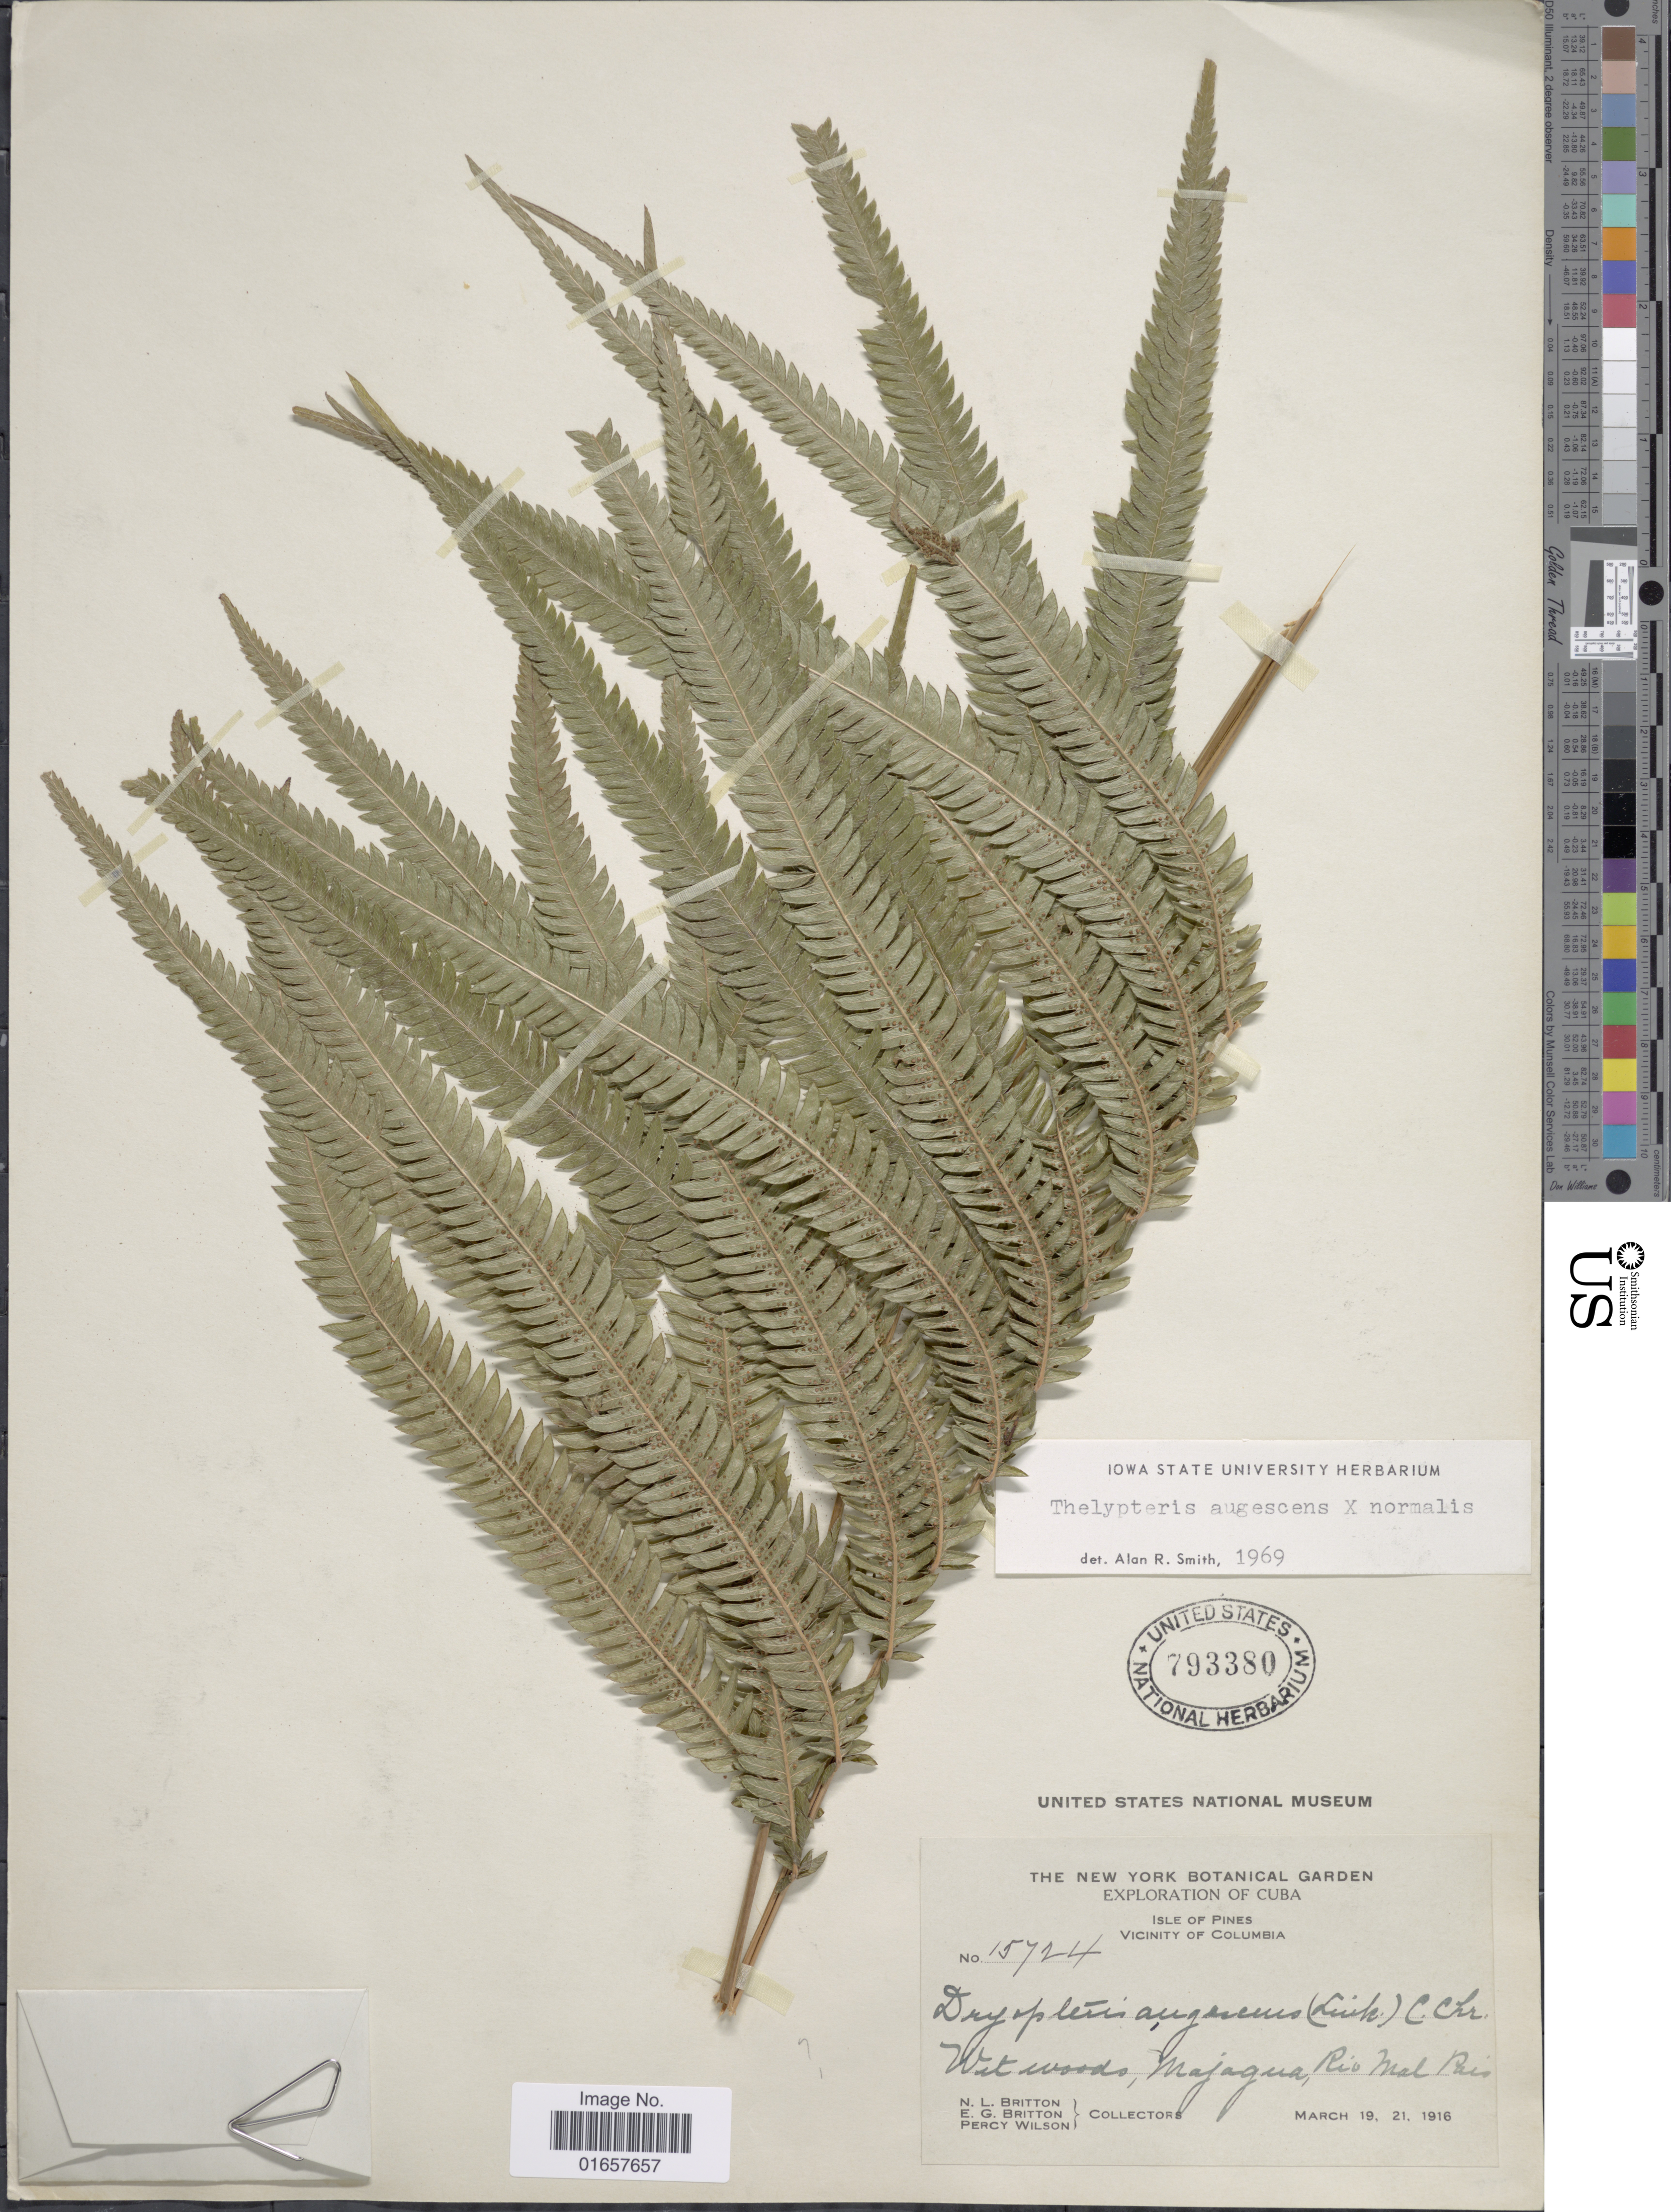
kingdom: Plantae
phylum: Tracheophyta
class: Polypodiopsida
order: Polypodiales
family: Thelypteridaceae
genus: Christella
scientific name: Christella augescens x C. normalis (C. Chr.) Holttum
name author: (Blume) Holttum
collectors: N. Britton, E. G. Britton & P. Wilson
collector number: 15724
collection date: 1916-03-19/1916-03-21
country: Cuba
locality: Cuba, Isle of Pines, Vicinity of Columbia, wet woods, Majagua, Rio Mal Pais.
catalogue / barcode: US 793380